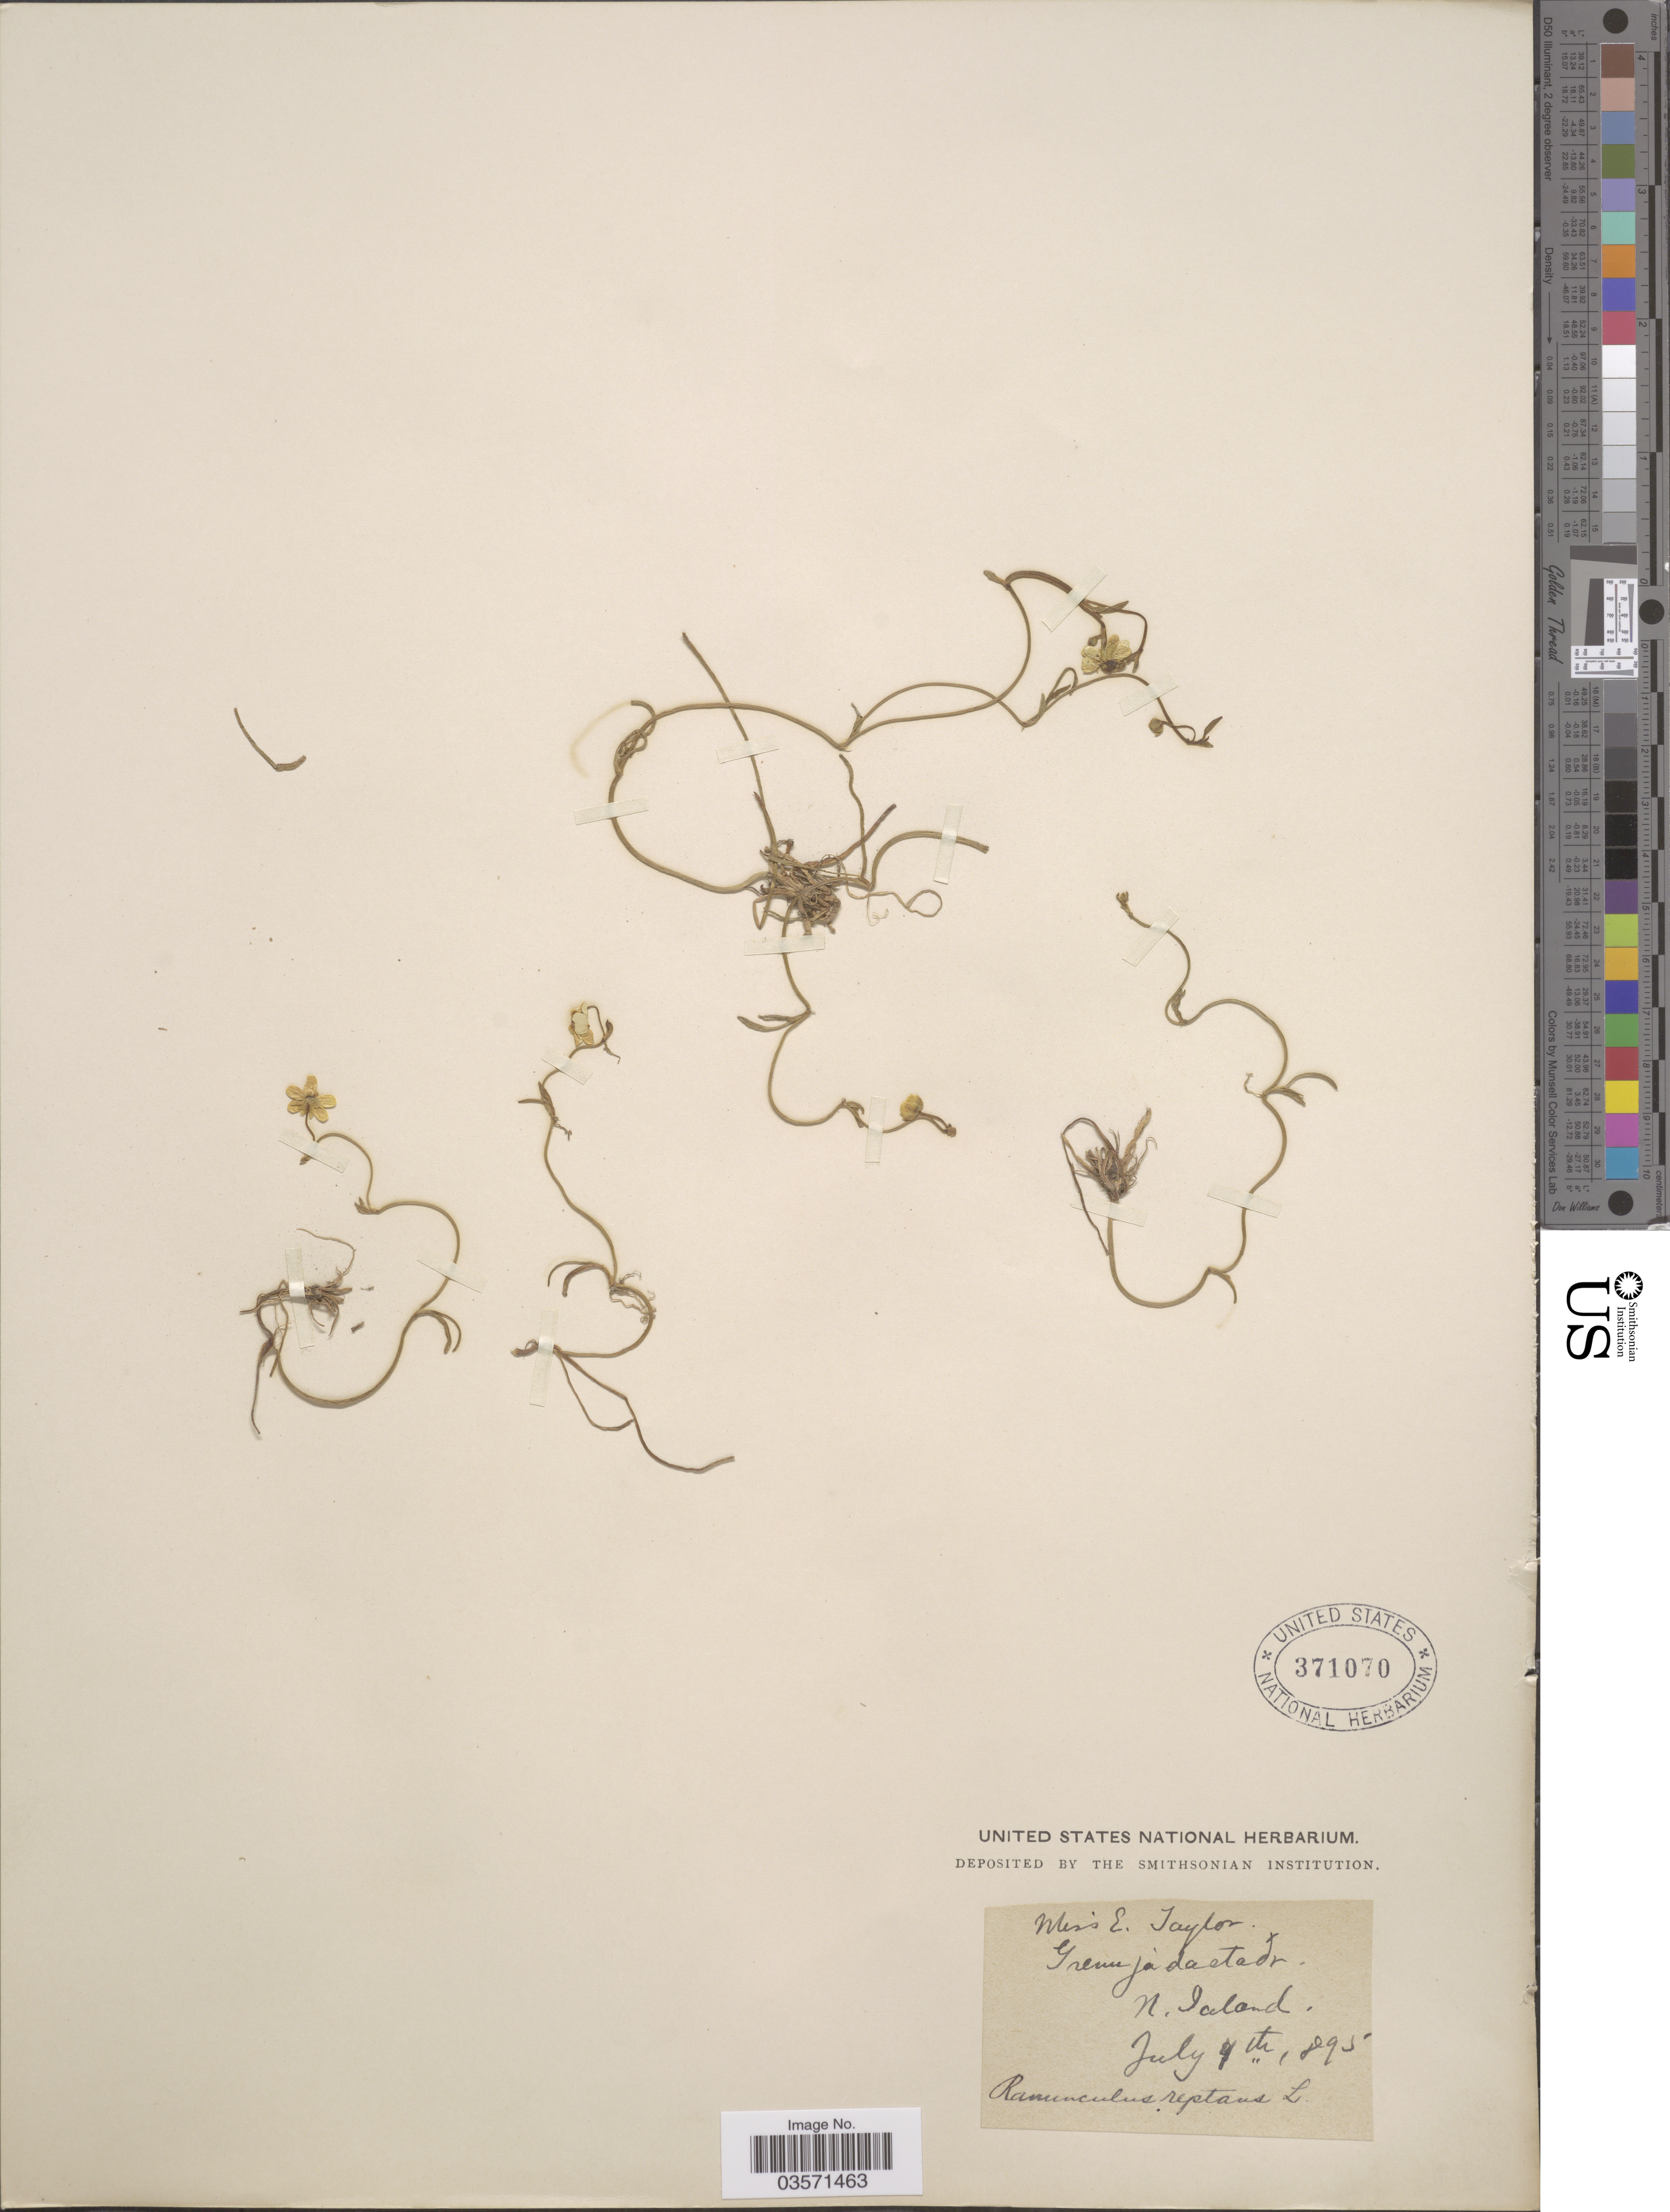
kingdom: Plantae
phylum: Tracheophyta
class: Magnoliopsida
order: Ranunculales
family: Ranunculaceae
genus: Ranunculus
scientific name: Ranunculus flammula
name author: L.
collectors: E. Taylor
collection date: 1895-07-04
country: Iceland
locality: Grenjaðarstaður, N. Iceland.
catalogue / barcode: US 371070